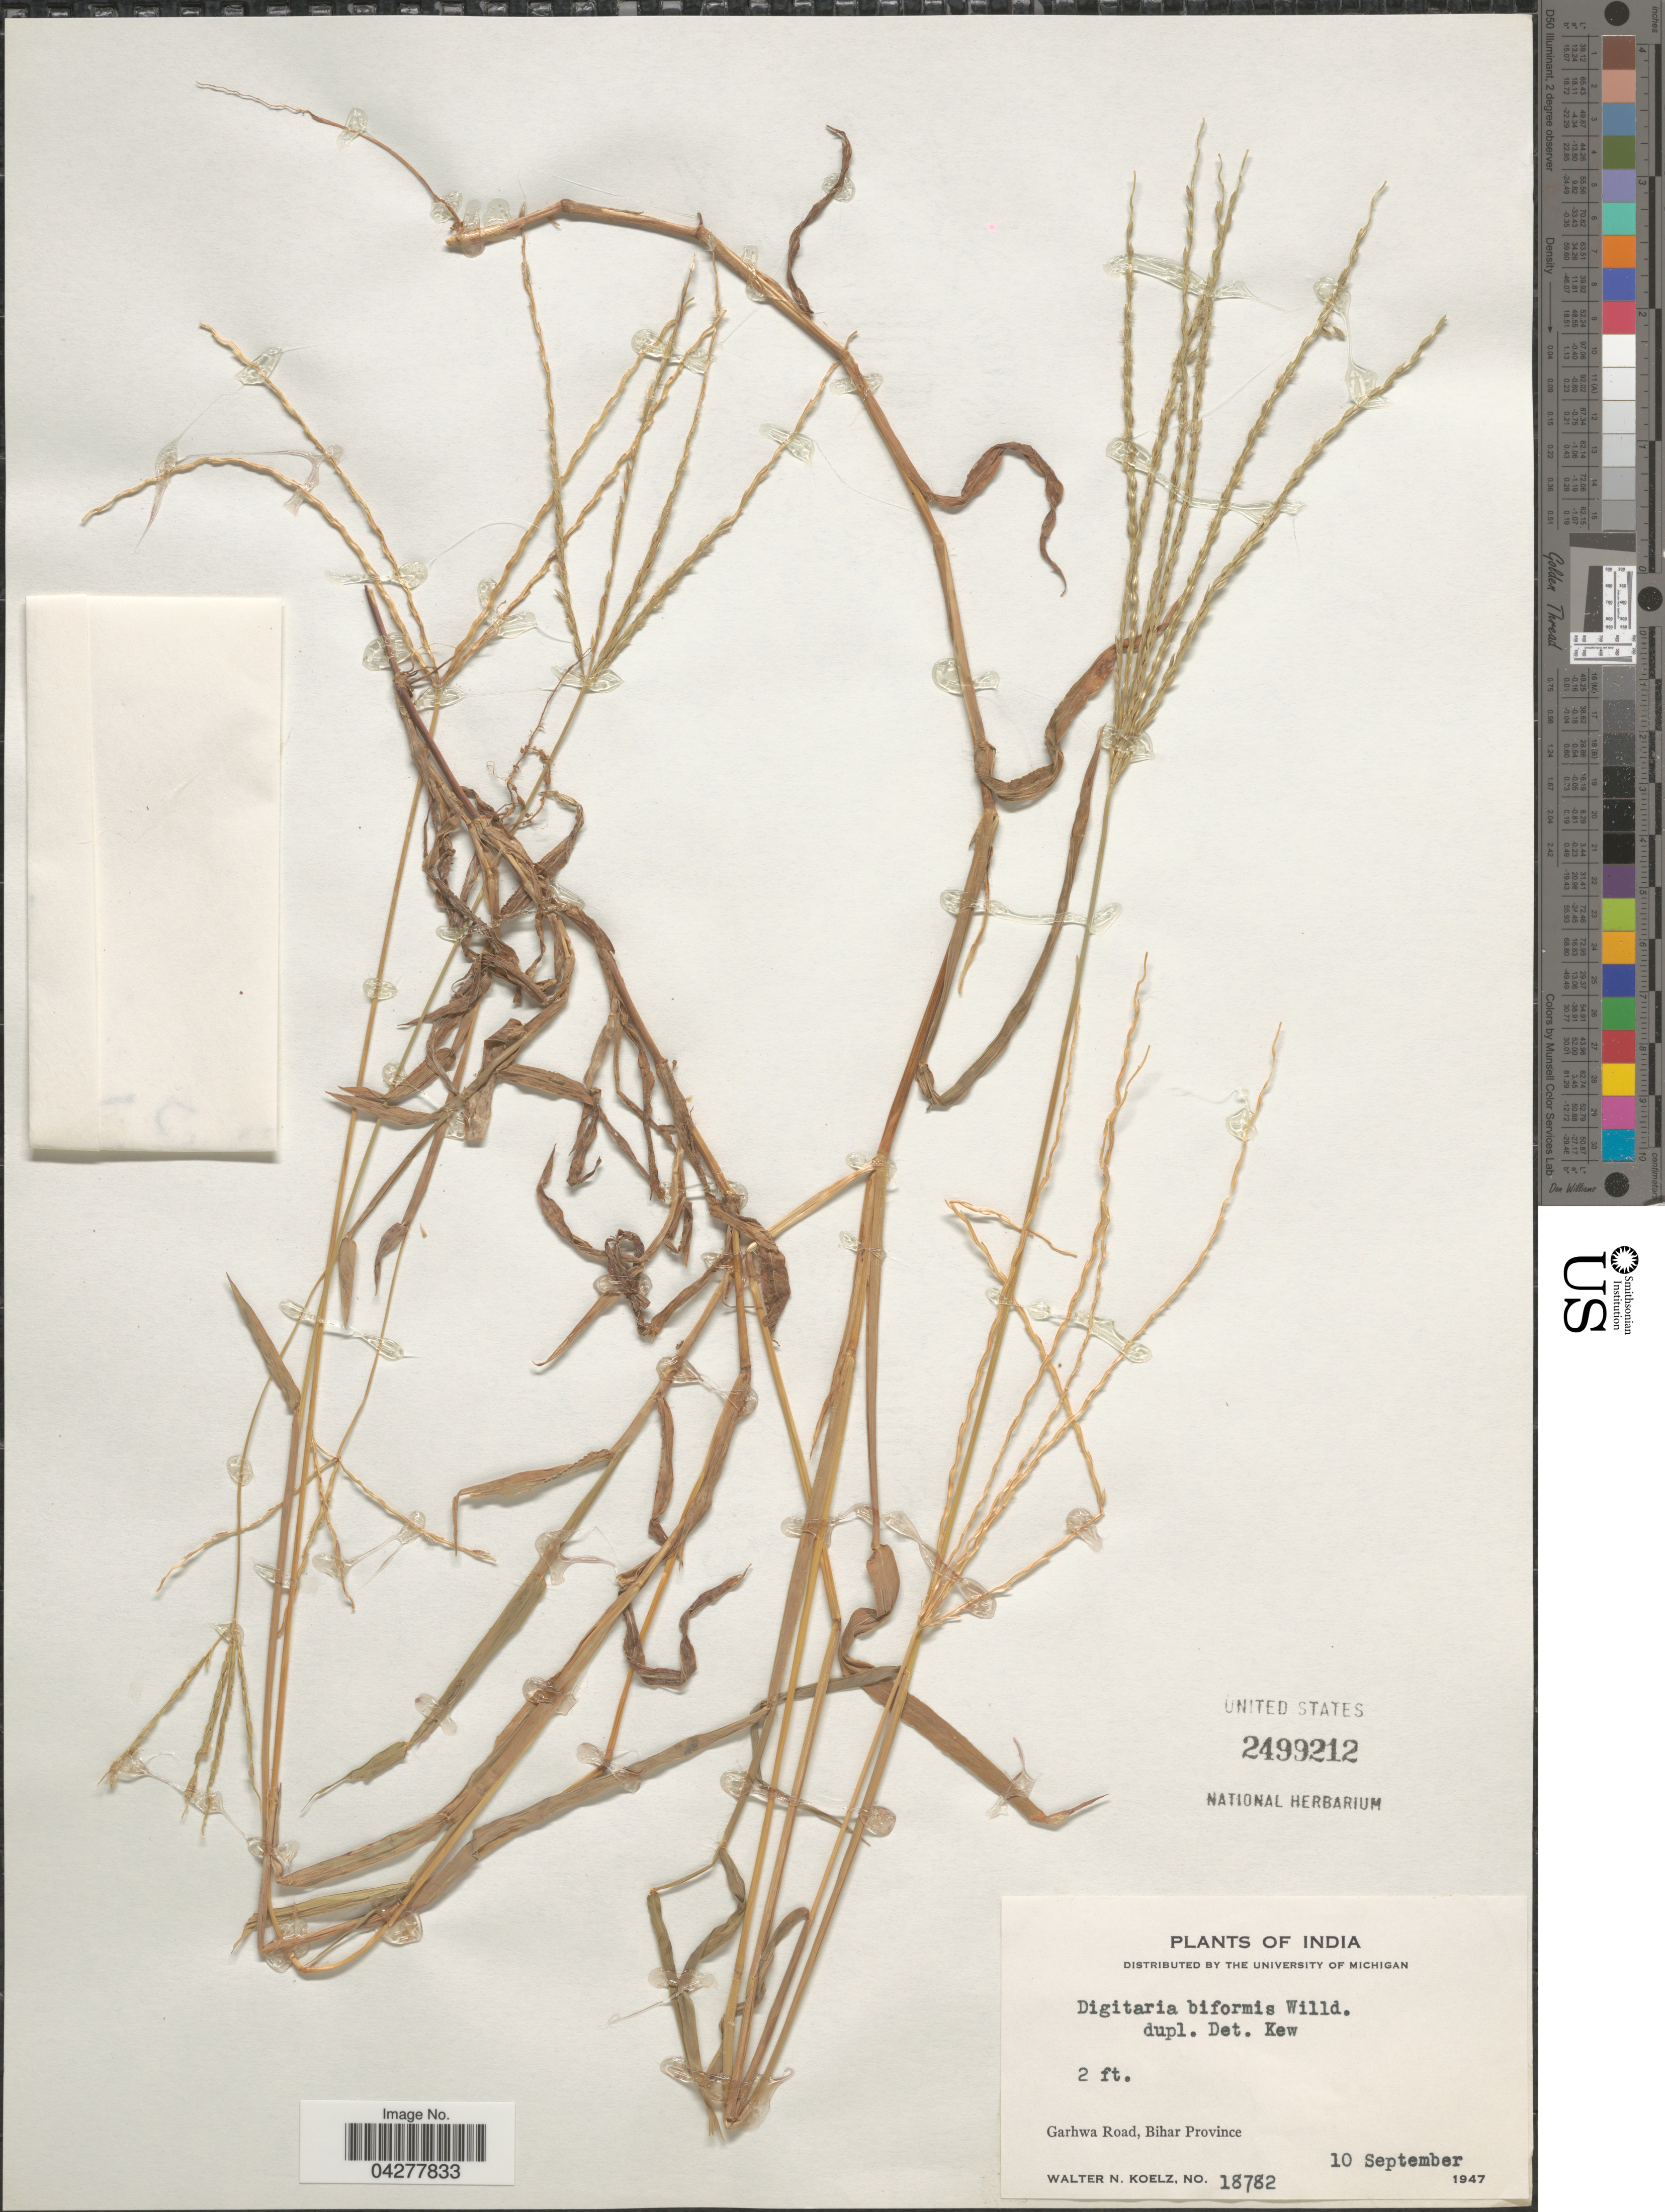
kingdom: Plantae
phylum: Tracheophyta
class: Liliopsida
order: Poales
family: Poaceae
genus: Digitaria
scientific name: Digitaria bicornis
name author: (Lam.) Roem. & Schult.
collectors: W. N. Koelz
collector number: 18782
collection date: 1947-09-10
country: India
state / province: Bihar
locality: Garhwa Road.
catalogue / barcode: US 2499212